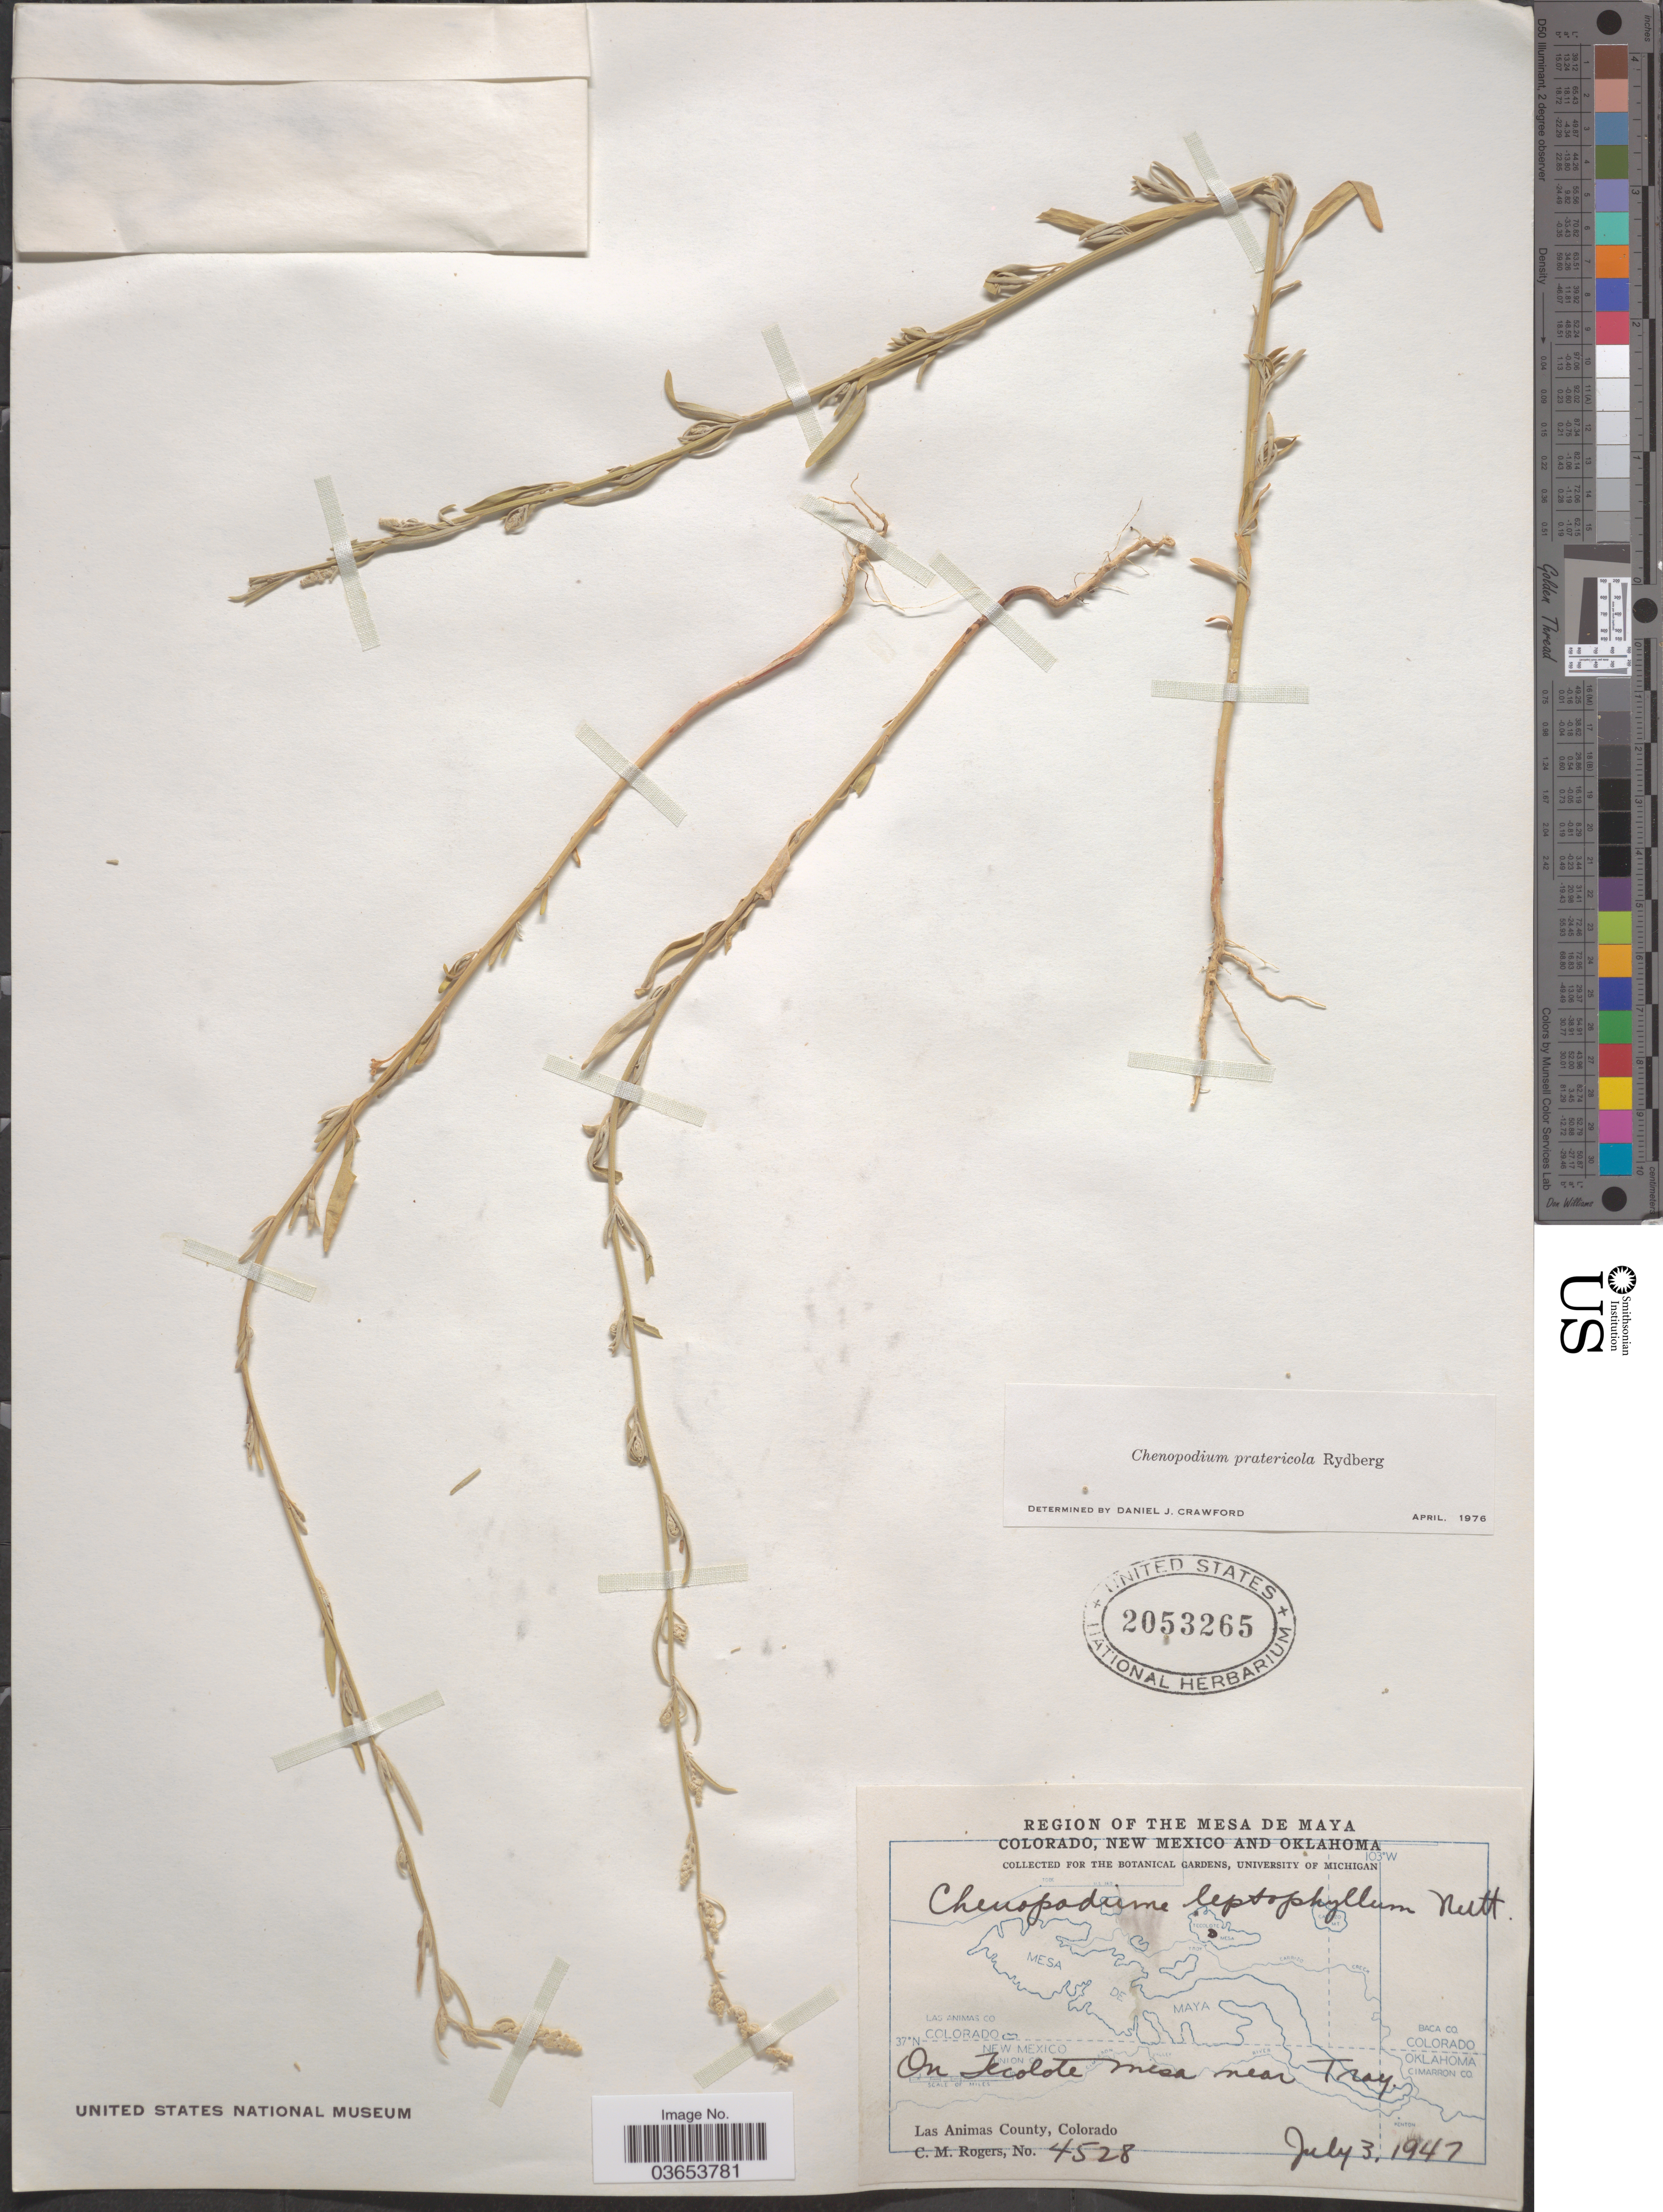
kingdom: Plantae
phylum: Tracheophyta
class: Magnoliopsida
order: Caryophyllales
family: Amaranthaceae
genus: Chenopodium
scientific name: Chenopodium pratericola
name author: Rydb.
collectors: C. M. Rogers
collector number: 4528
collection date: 1947-07-03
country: United States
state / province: Colorado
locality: Region of the Mesa de Maya. On Tecolote Mesa near Tray. Las Animas County.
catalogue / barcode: US 2053265